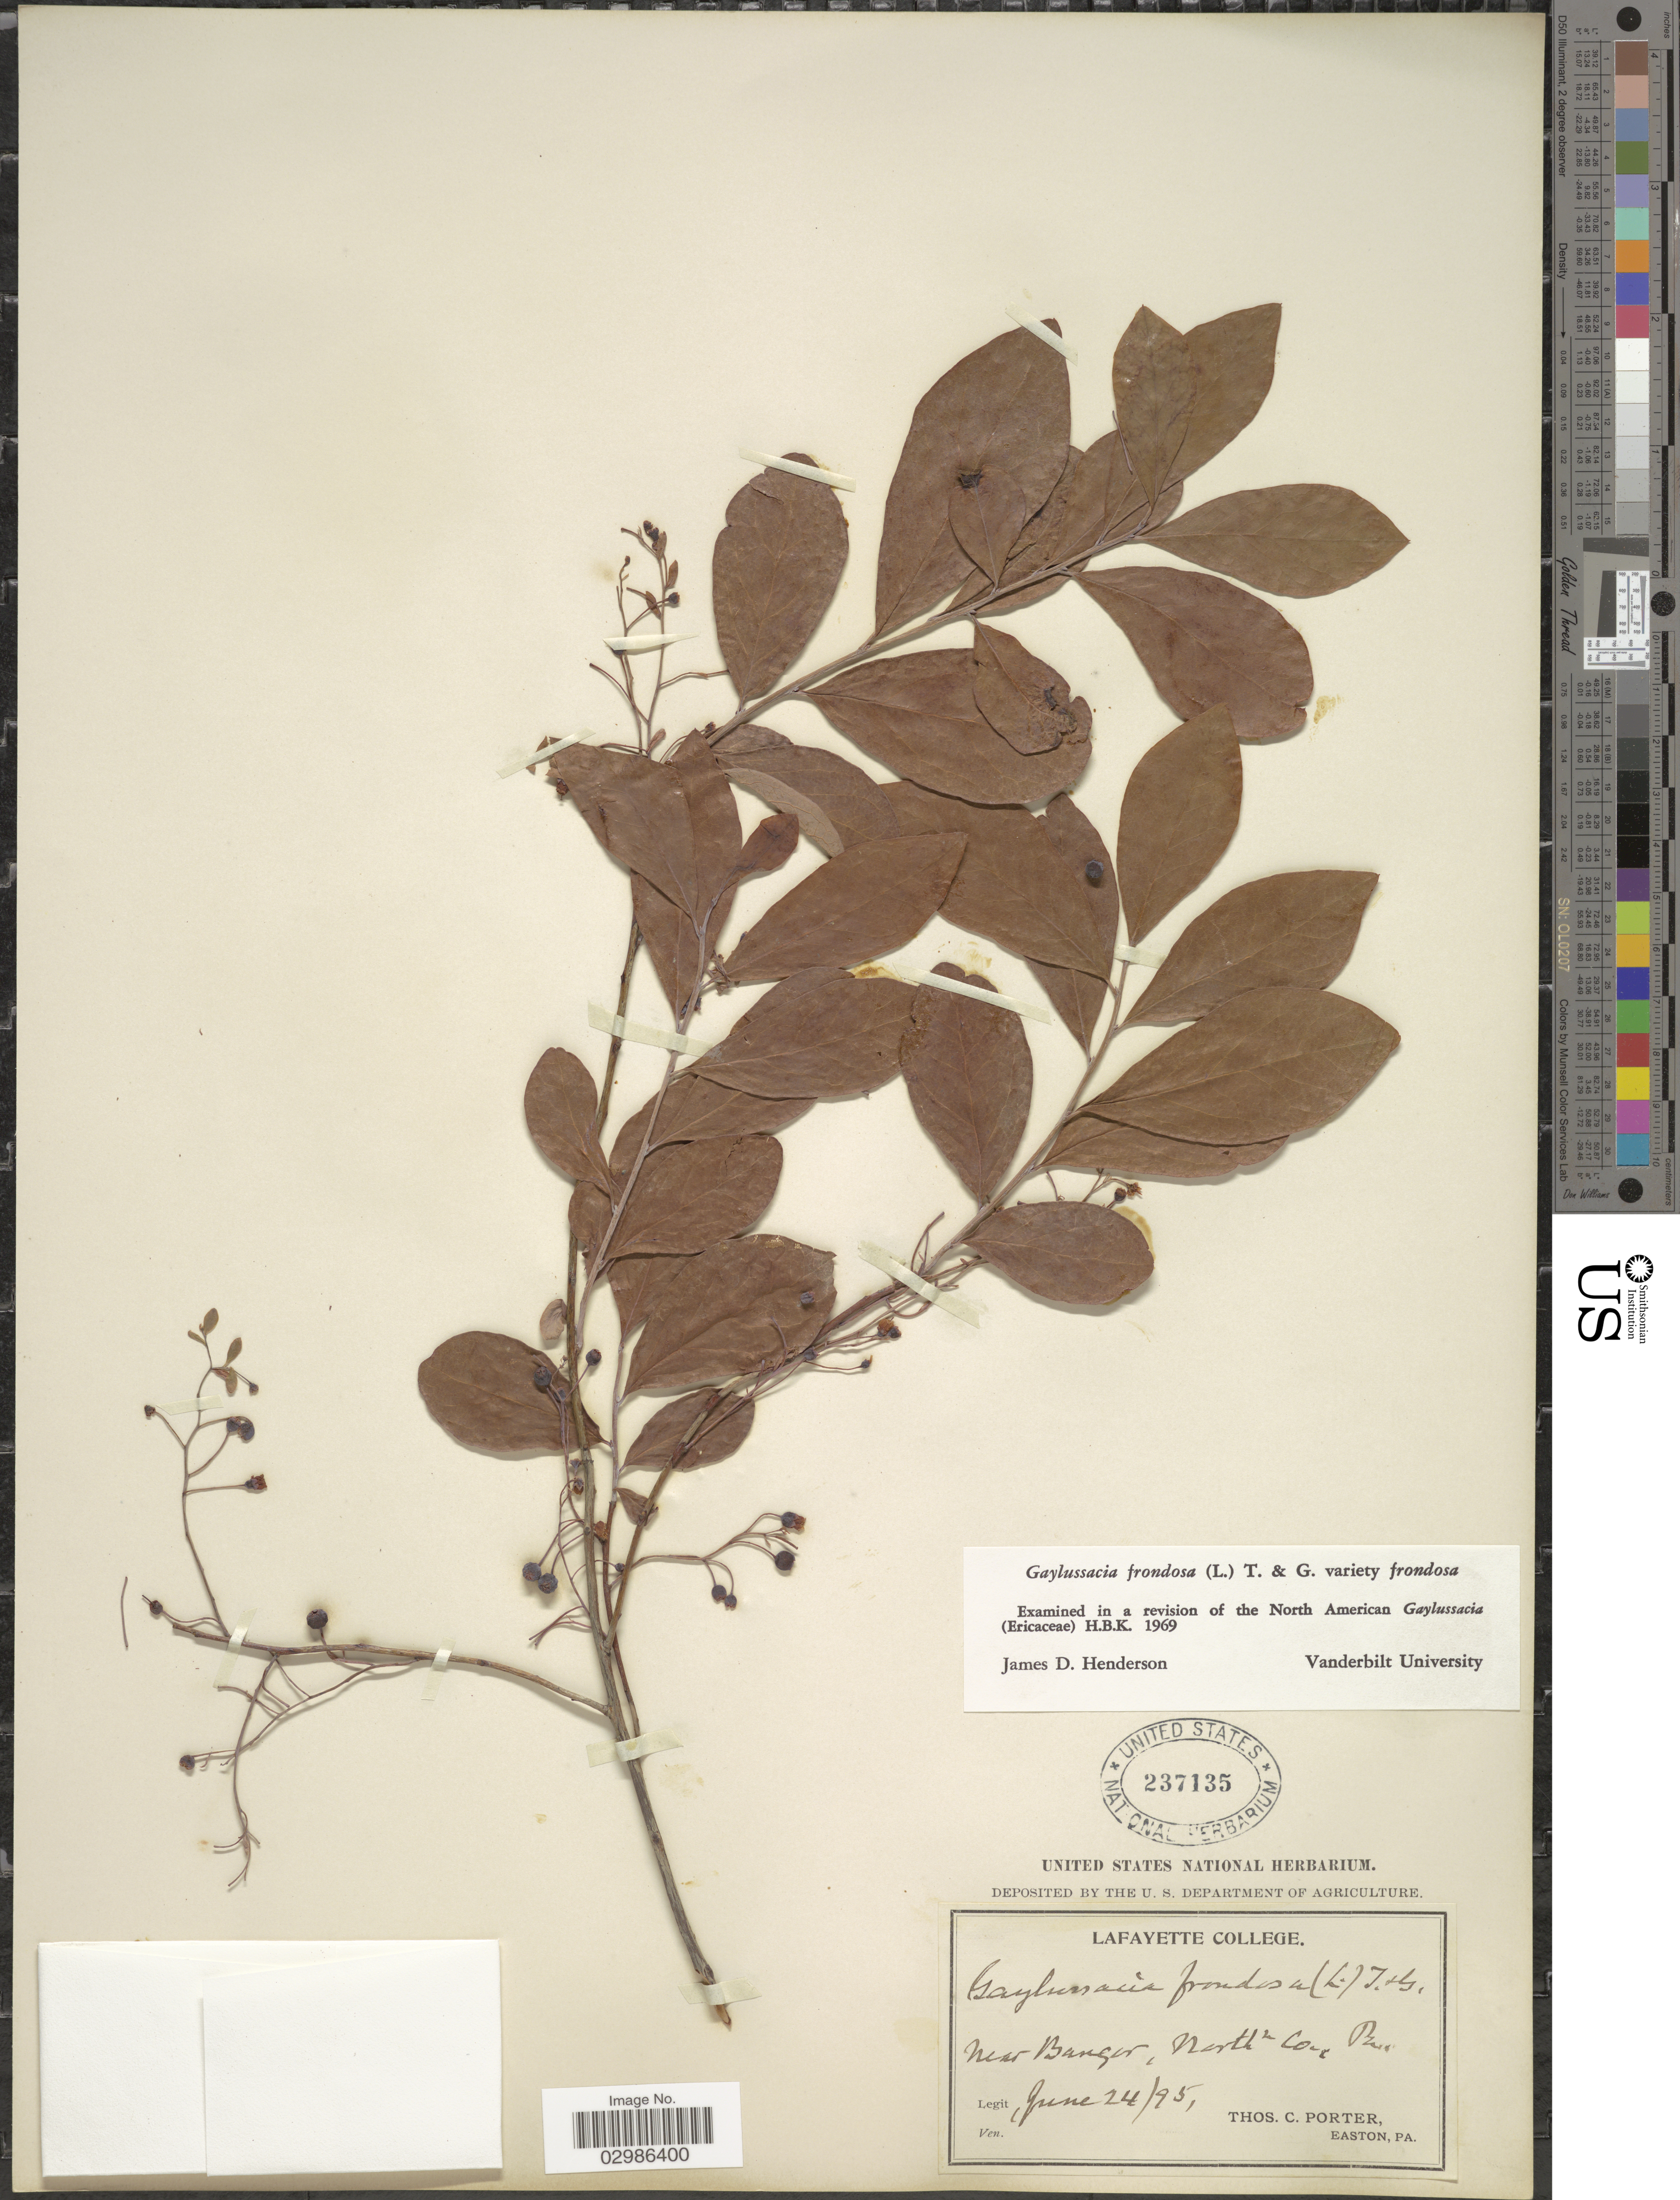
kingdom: Plantae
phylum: Tracheophyta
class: Magnoliopsida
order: Ericales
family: Ericaceae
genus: Gaylussacia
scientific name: Gaylussacia frondosa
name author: (L.) Torr. & A. Gray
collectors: T. Porter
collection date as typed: Transcribed d/m/y: 24/6/95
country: United States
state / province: Pennsylvania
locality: Near Bangor, North Co.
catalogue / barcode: US 237135